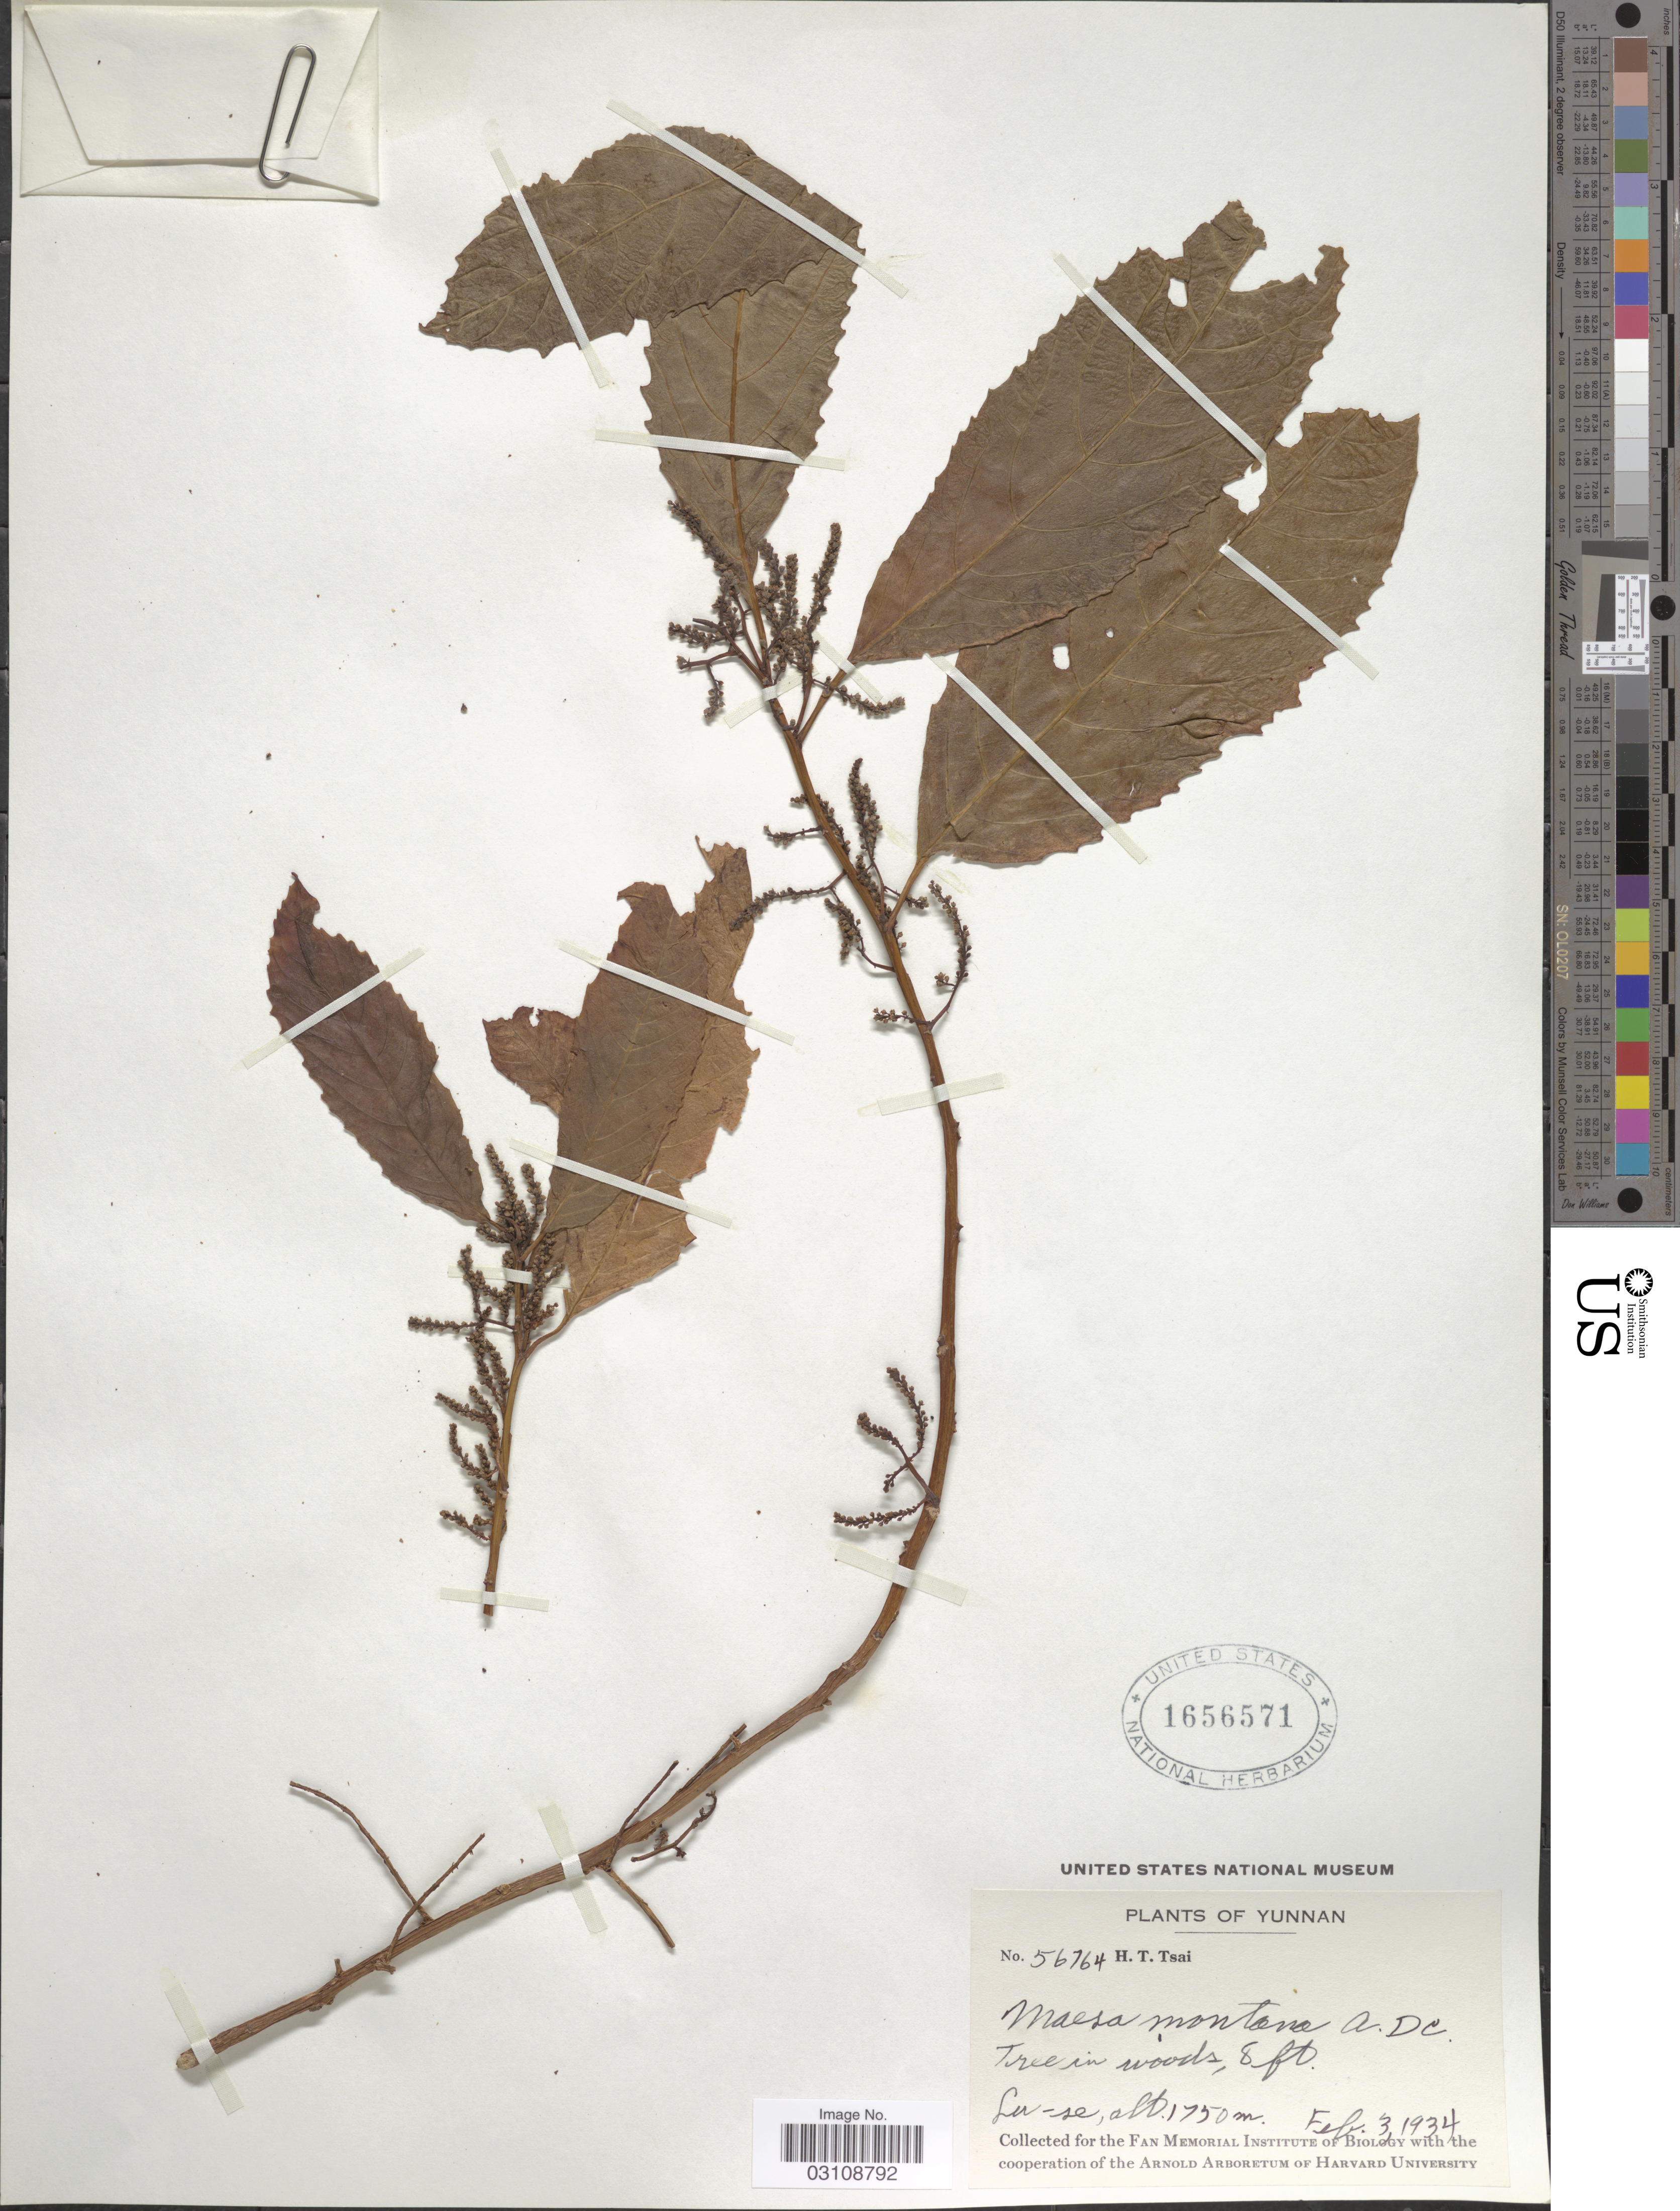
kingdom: Plantae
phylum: Tracheophyta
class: Magnoliopsida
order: Ericales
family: Primulaceae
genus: Maesa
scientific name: Maesa montana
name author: A. DC.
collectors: H. Tsai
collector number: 56764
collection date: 1934-02-03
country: China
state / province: Yunnan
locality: Lu-se.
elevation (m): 1750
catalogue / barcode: US 1656571